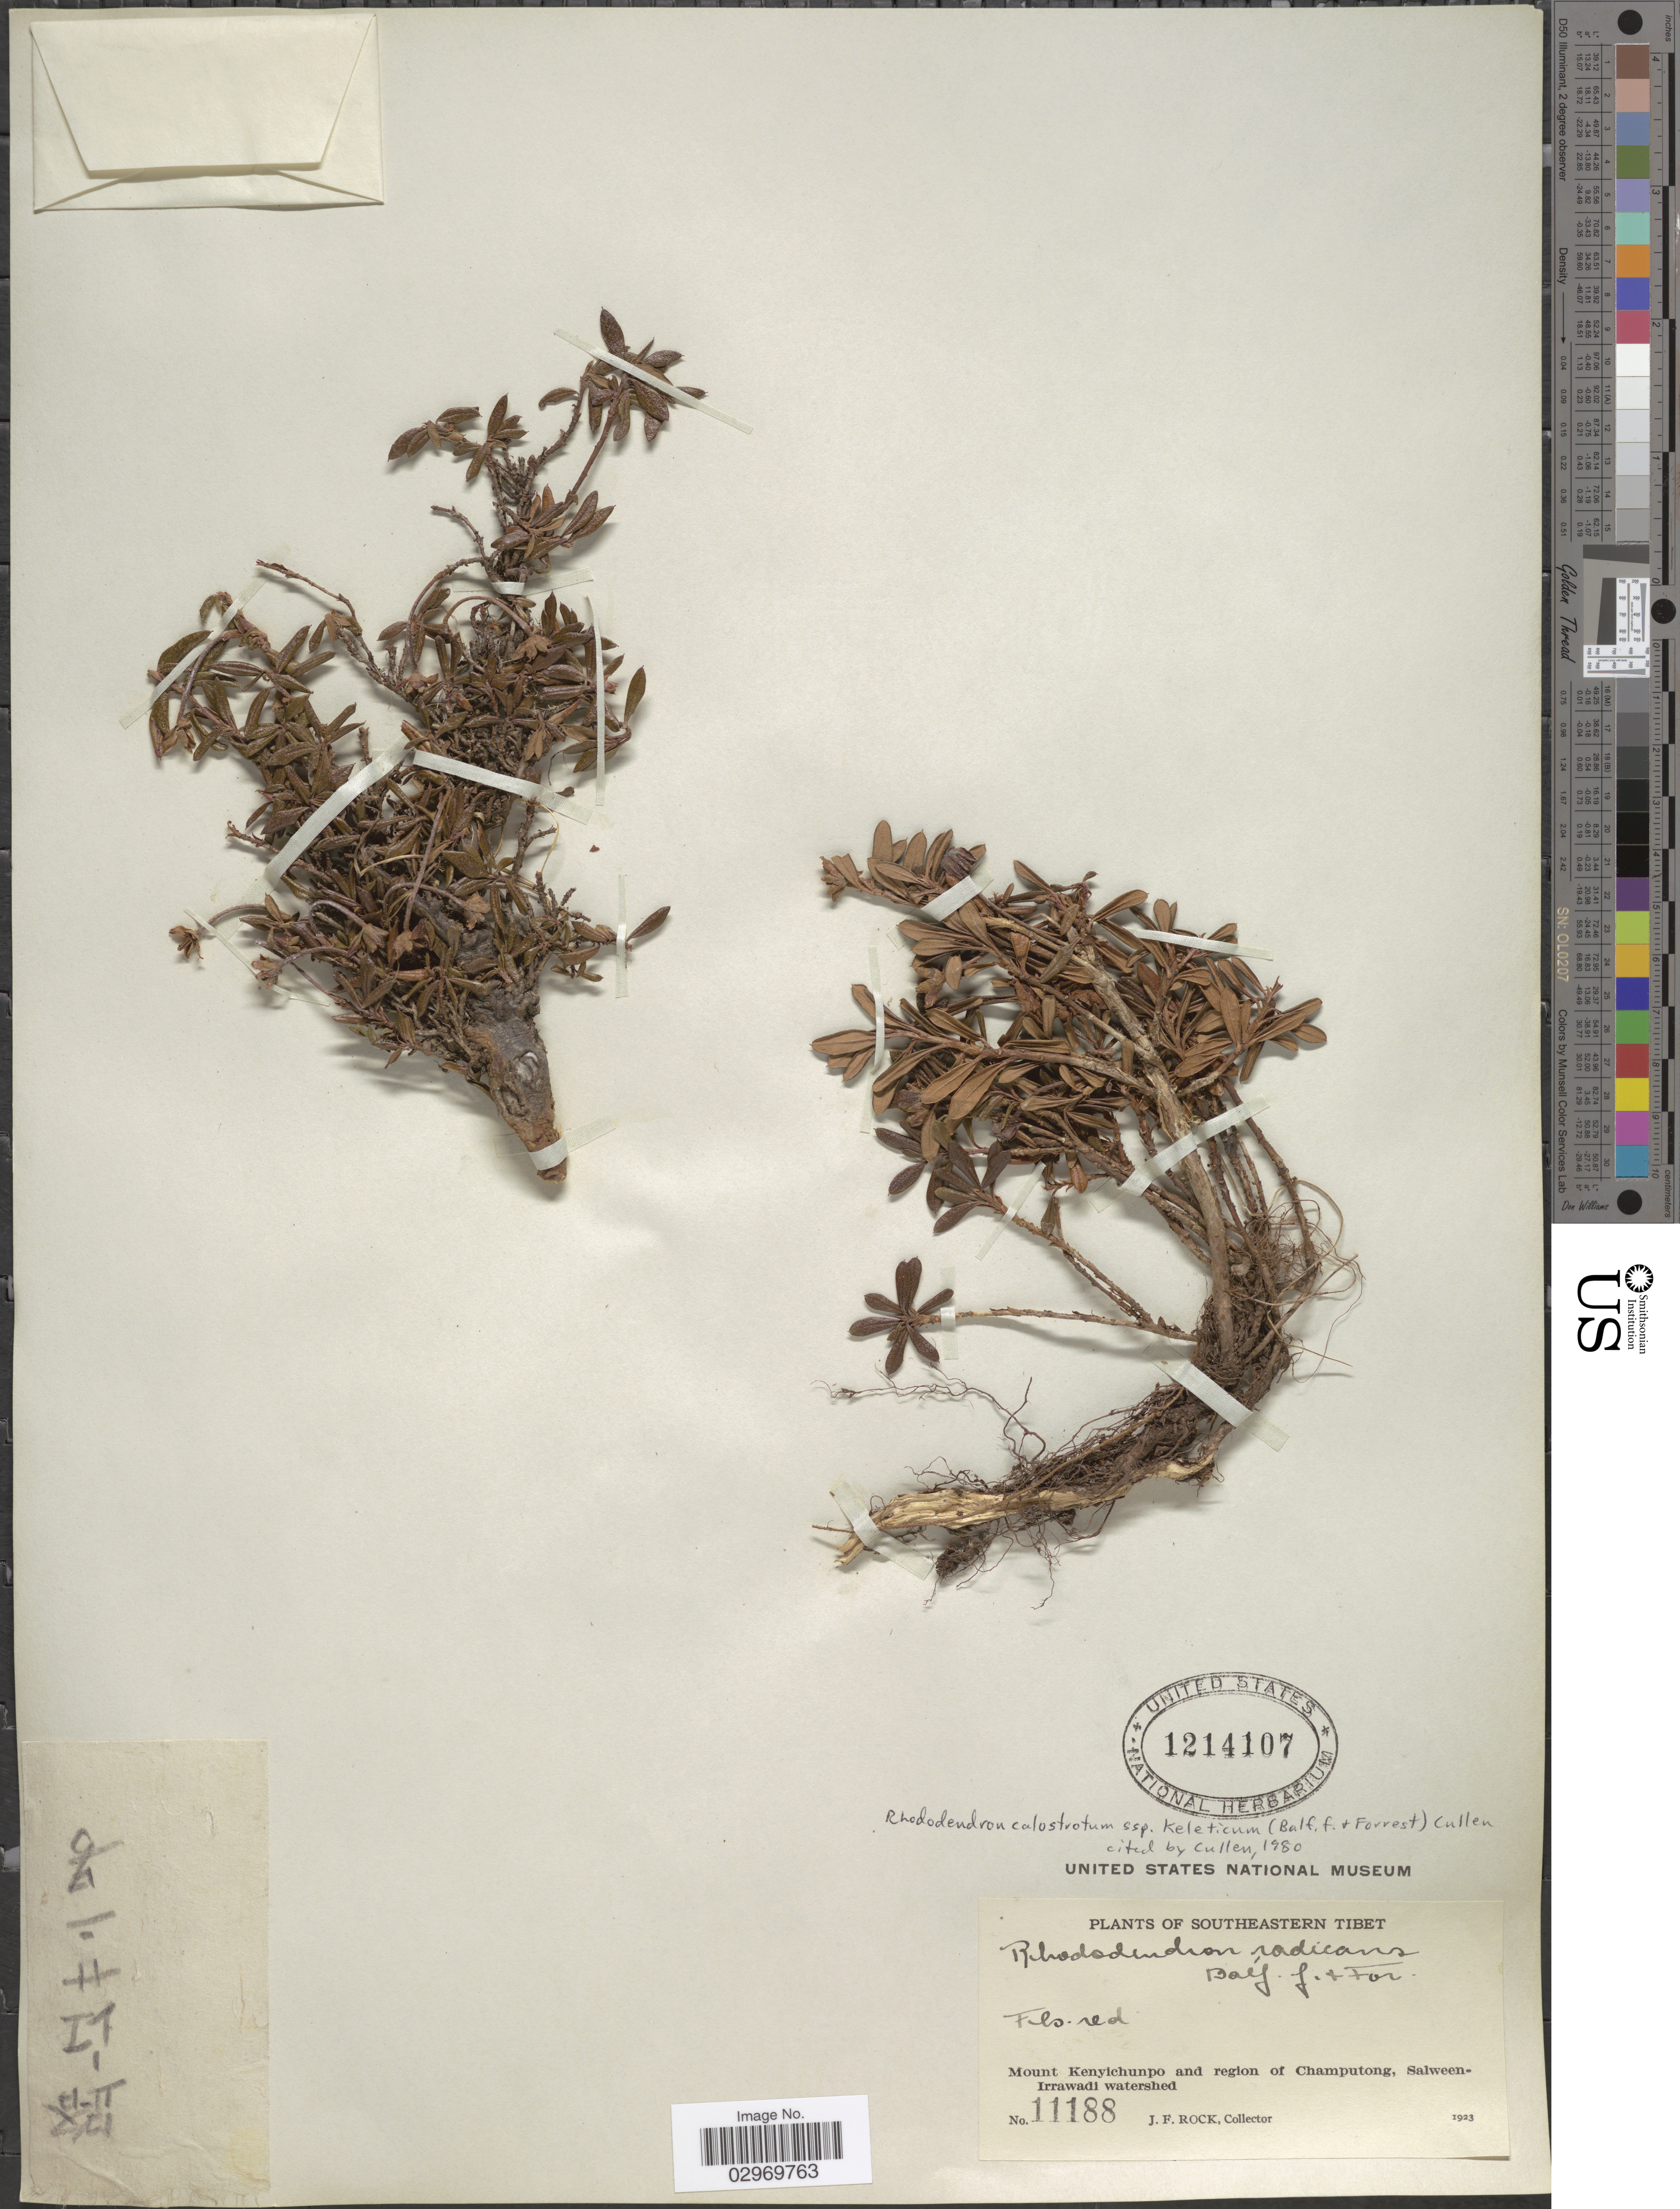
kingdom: Plantae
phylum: Tracheophyta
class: Magnoliopsida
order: Ericales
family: Ericaceae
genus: Rhododendron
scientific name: Rhododendron calostrotum subsp. keleticum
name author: (Balf. f. & Forrest) Cullen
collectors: J. Rock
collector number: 11188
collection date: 1923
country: China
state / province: Xizang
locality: Southeastern Tibet. Mount Kenyichunpo and region of Champutong, Salween-Irrawadi watershed.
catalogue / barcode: US 1214107